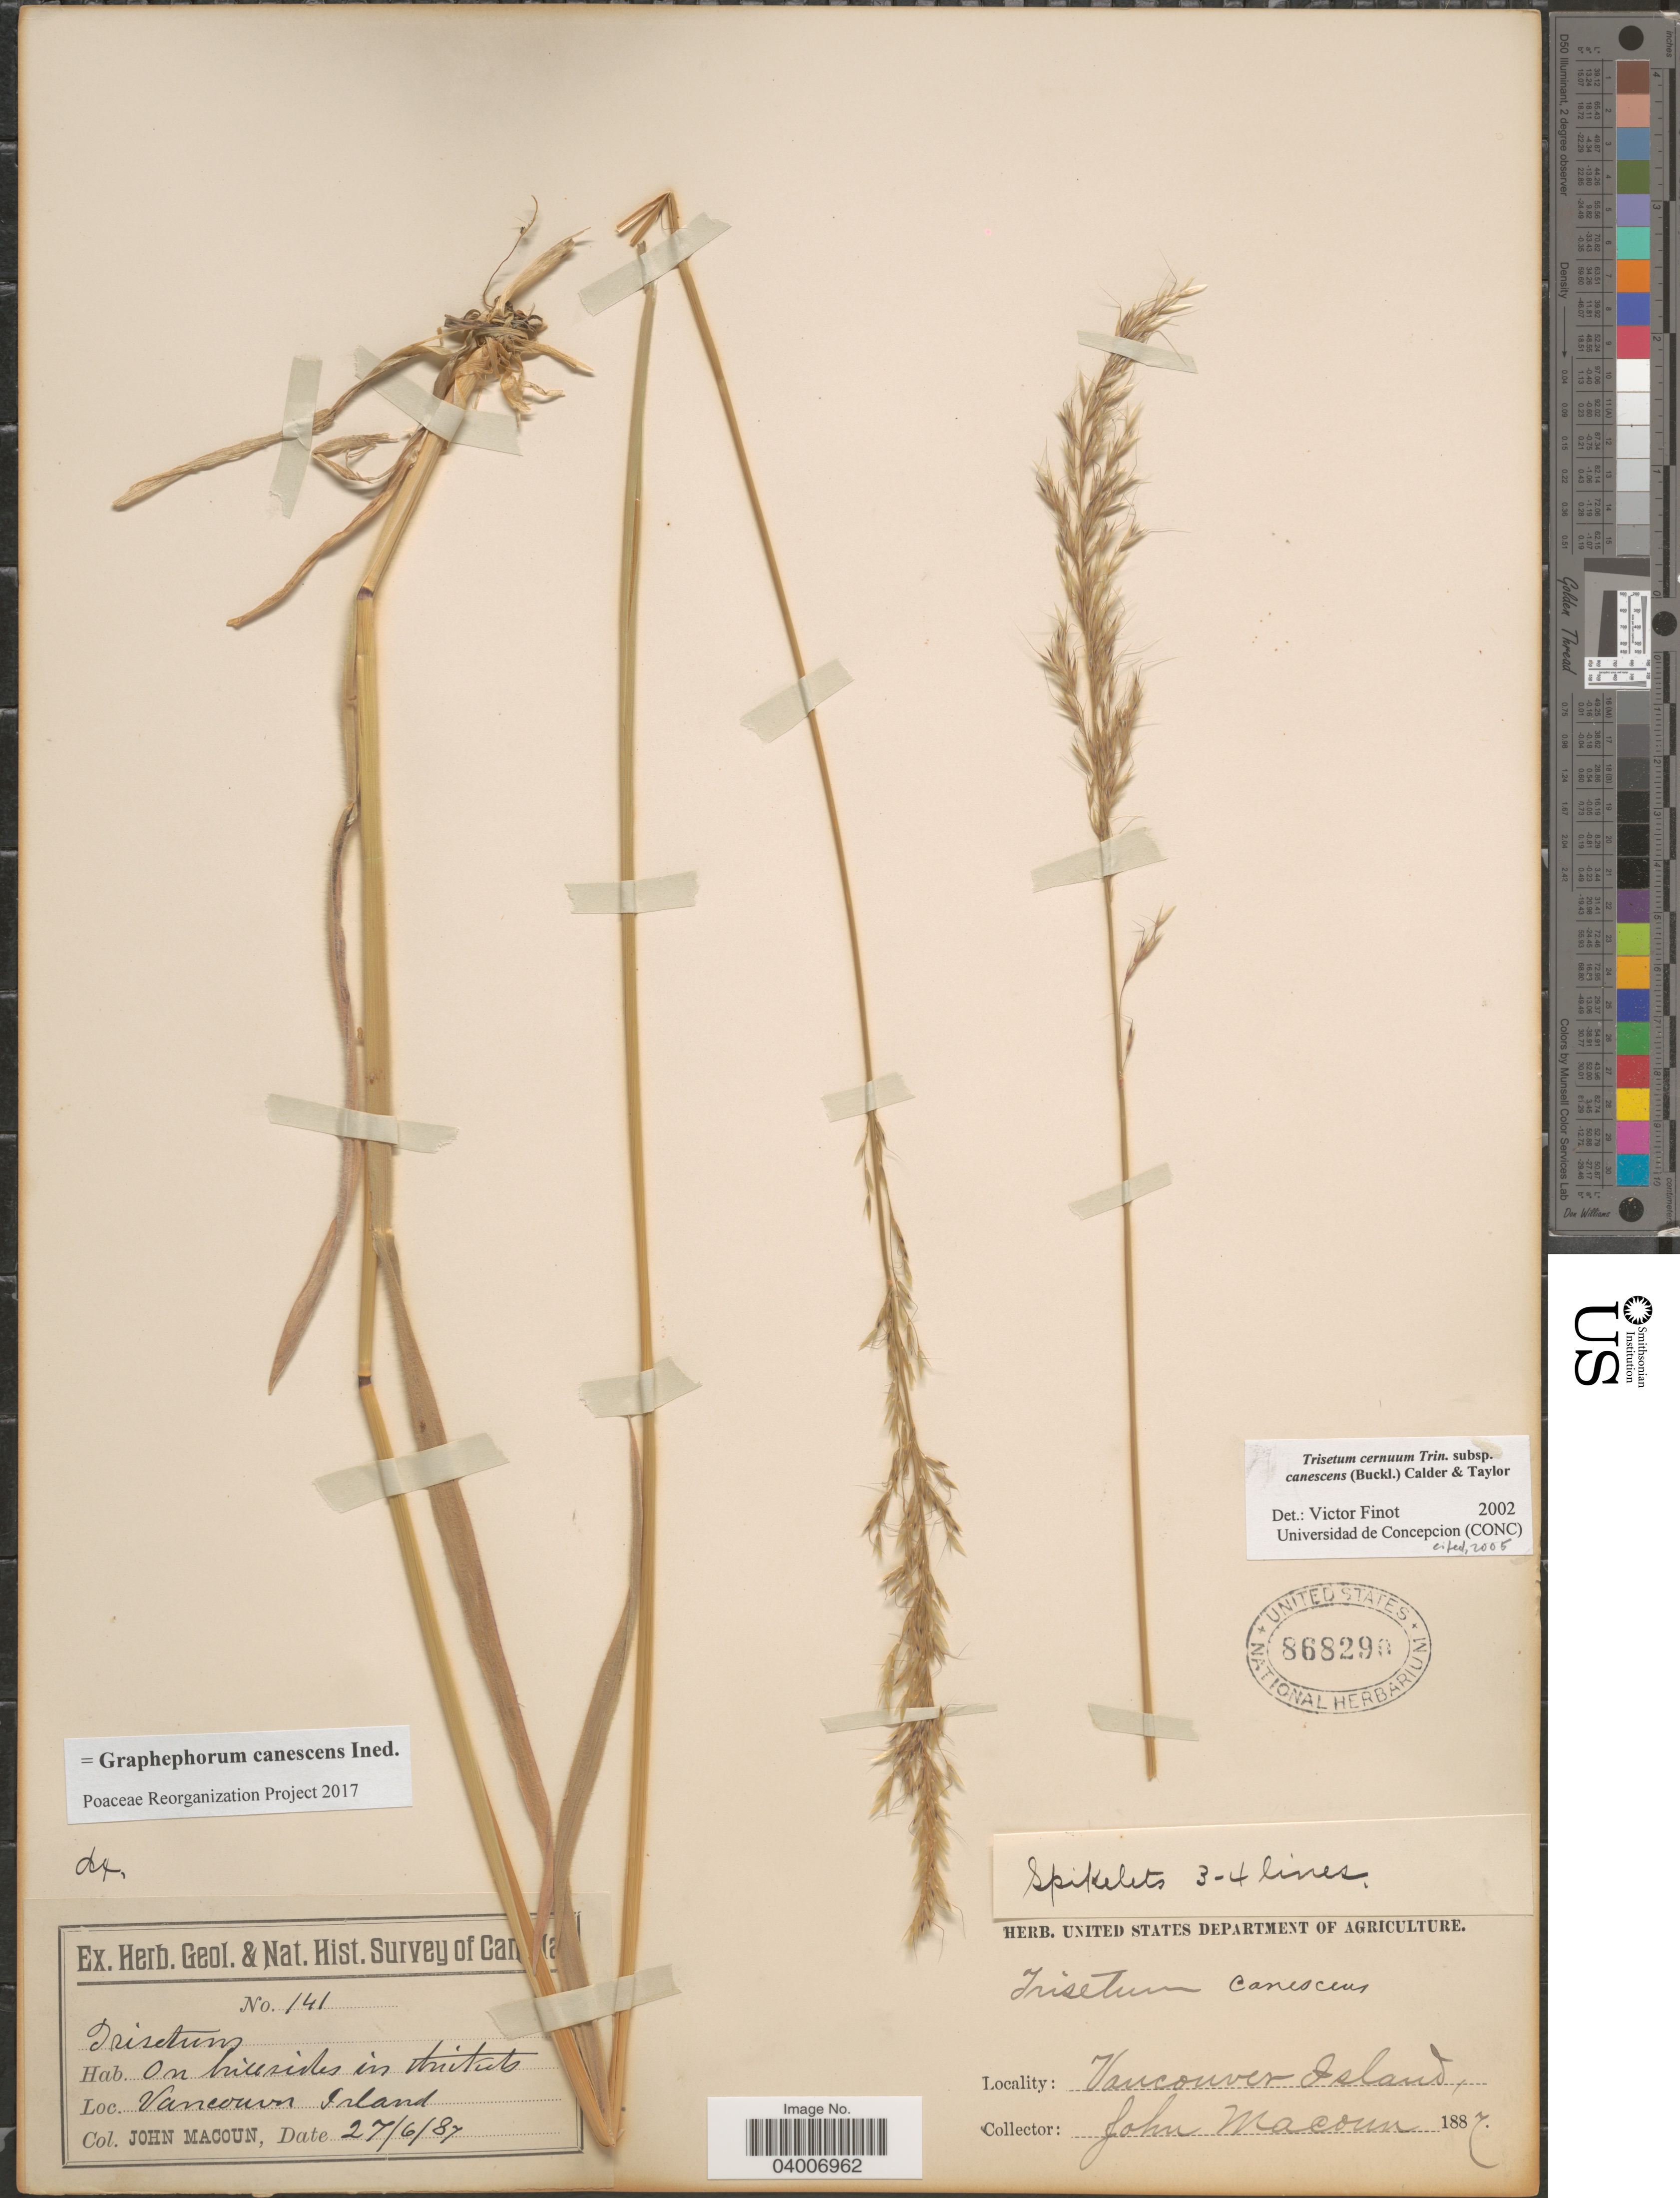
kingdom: Plantae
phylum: Tracheophyta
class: Liliopsida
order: Poales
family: Poaceae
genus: Graphephorum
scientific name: Graphephorum canescens ined.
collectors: J. Macoun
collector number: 141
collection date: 1887-06-27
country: Canada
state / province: British Columbia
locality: Vancouver Island.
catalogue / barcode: US 868290